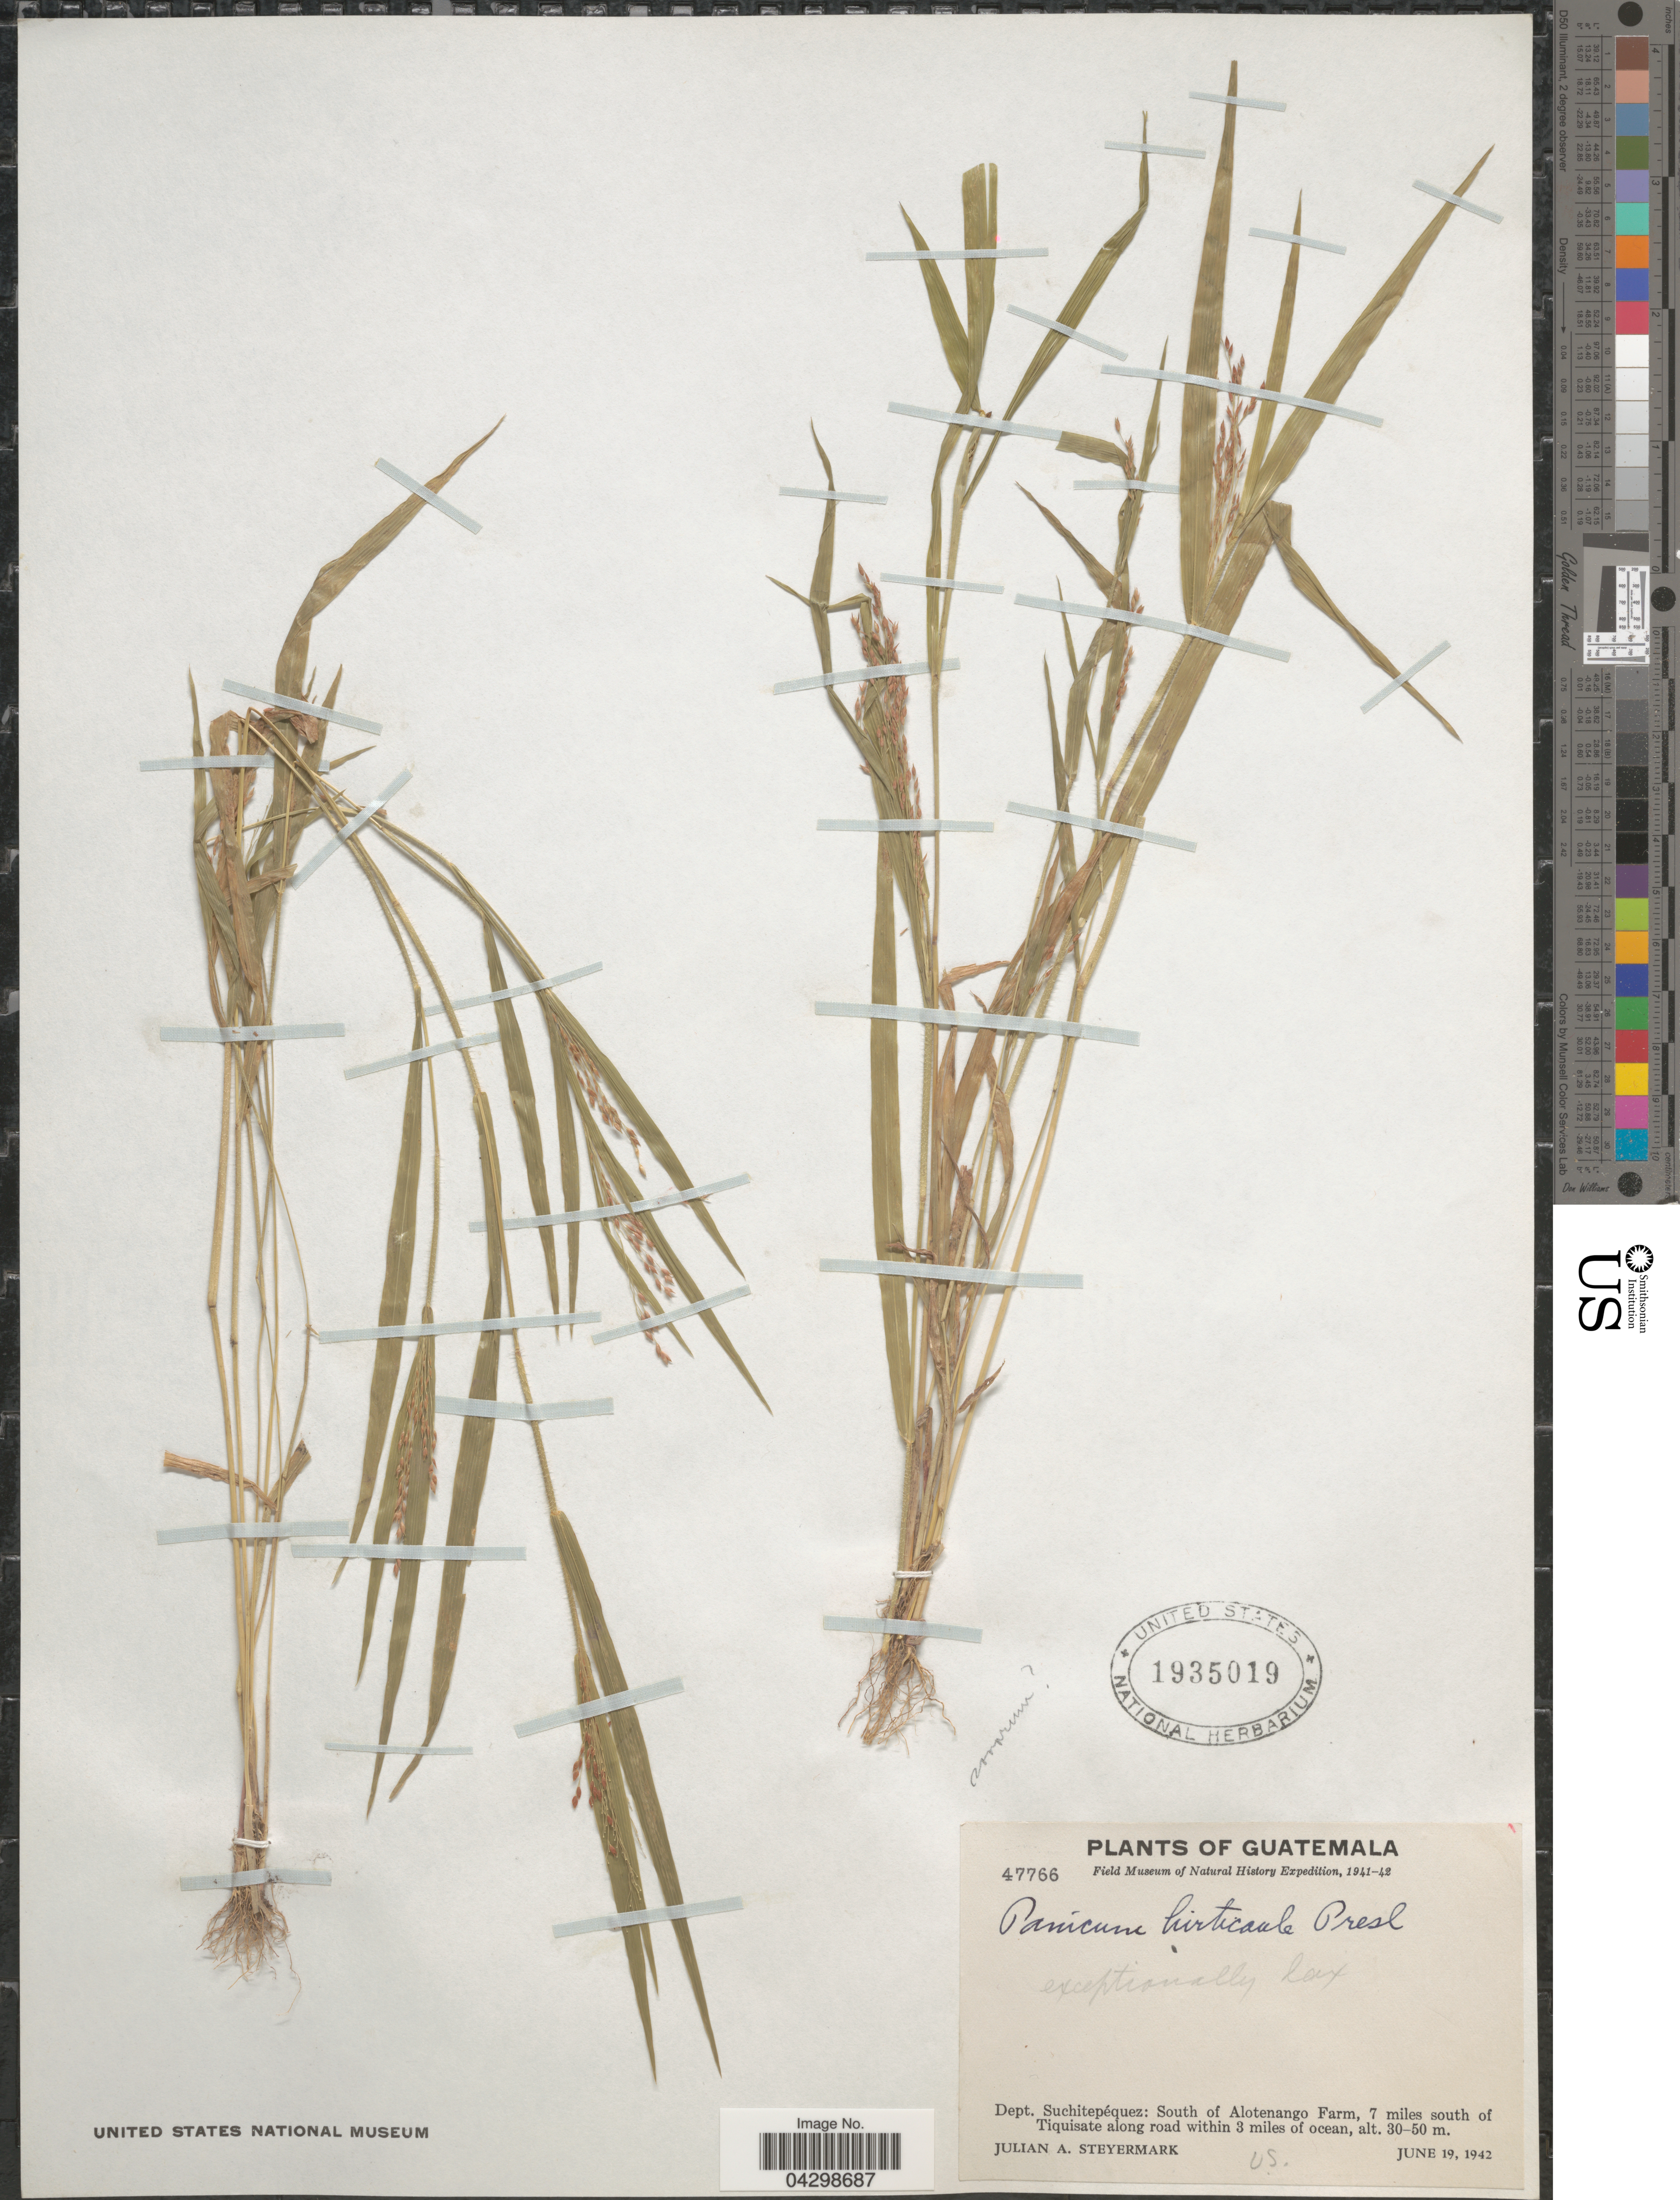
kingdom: Plantae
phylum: Tracheophyta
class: Liliopsida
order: Poales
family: Poaceae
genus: Panicum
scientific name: Panicum hirticaule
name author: J. Presl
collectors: J. Steyermark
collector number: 47766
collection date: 1942-06-19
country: Guatemala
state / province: Suchitepequez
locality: Field Museum of Natural History Expedition, 1941-42. Dept. Suchitepéquez: South of Alotenango Farm, 7 miles south of Tiquisate along road within 3 miles of ocean.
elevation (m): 30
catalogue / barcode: US 1935019